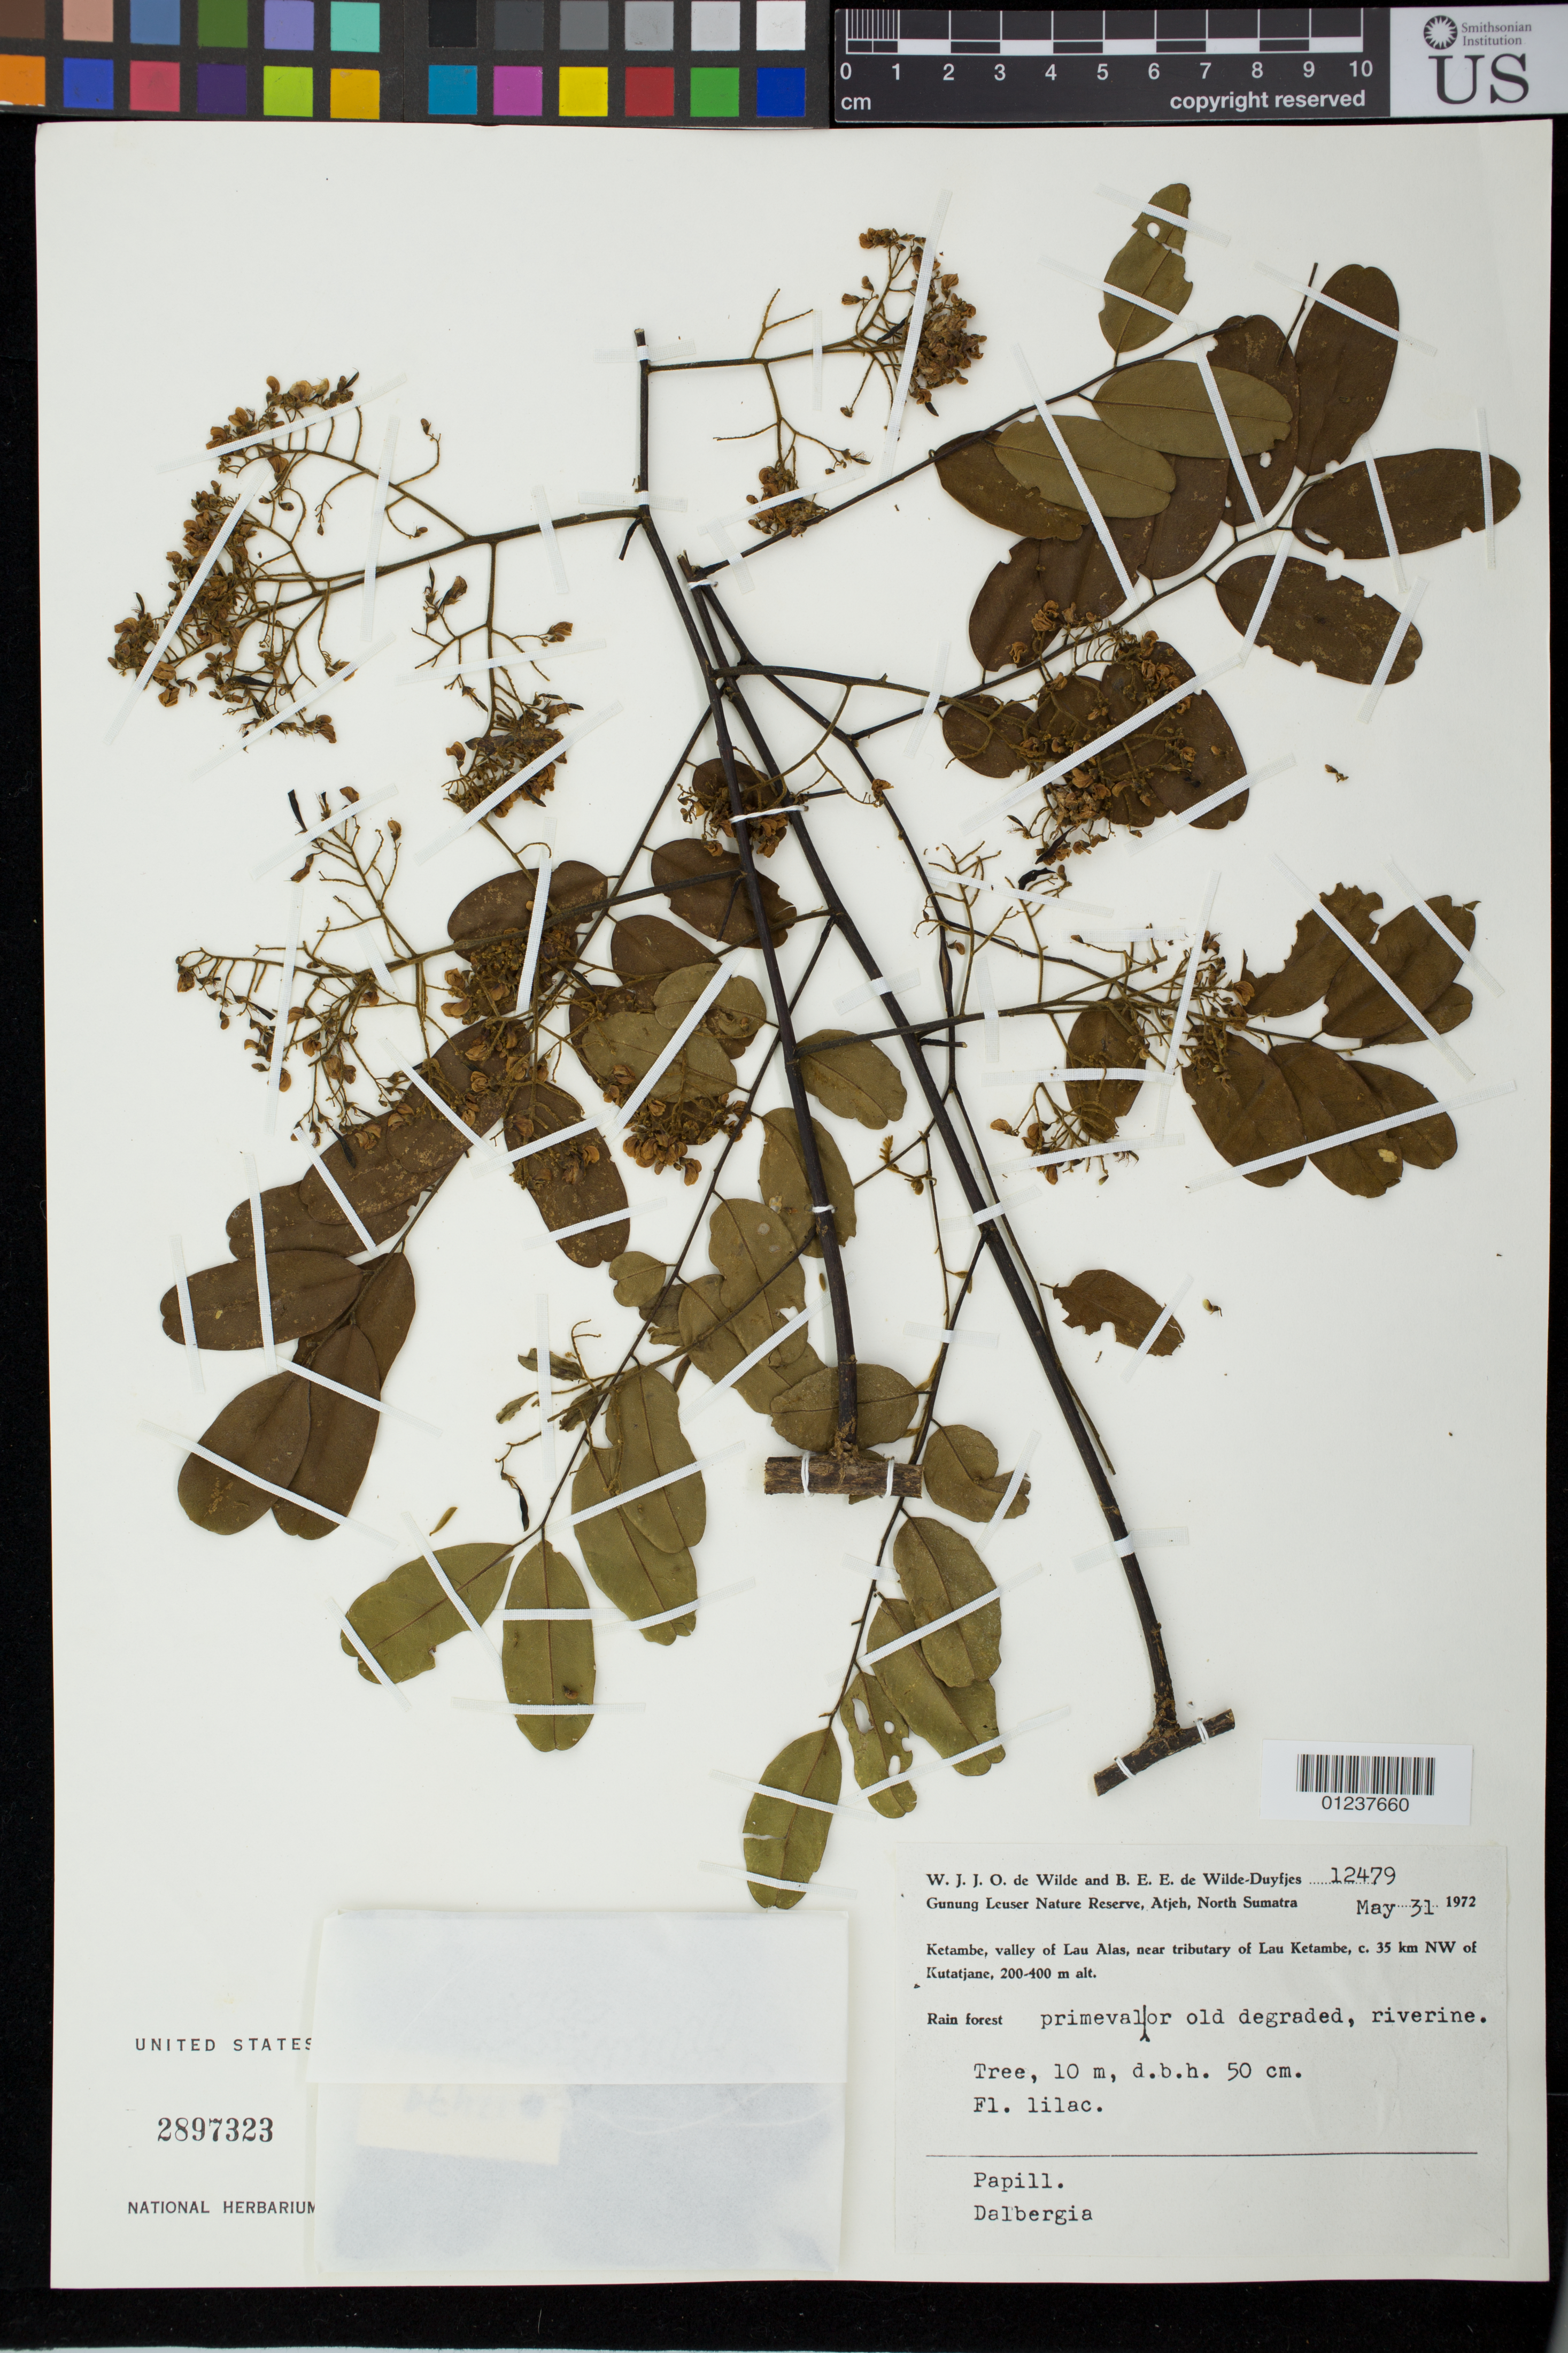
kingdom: Plantae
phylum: Tracheophyta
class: Magnoliopsida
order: Fabales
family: Fabaceae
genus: Dalbergia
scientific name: Dalbergia sp.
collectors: W. J. de Wilde & B. E. de Wilde-Duyfjes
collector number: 12479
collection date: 1972-05-31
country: Indonesia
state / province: Sumatra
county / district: Aceh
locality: Gunung Leuser Nature Reserve, Atjeh, North Sumatra. Ketambe, valley of Lau Alas, near tributary of Lau Ketambe, c. 35 km NW of Kutatjane.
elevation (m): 200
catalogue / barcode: US 2897323